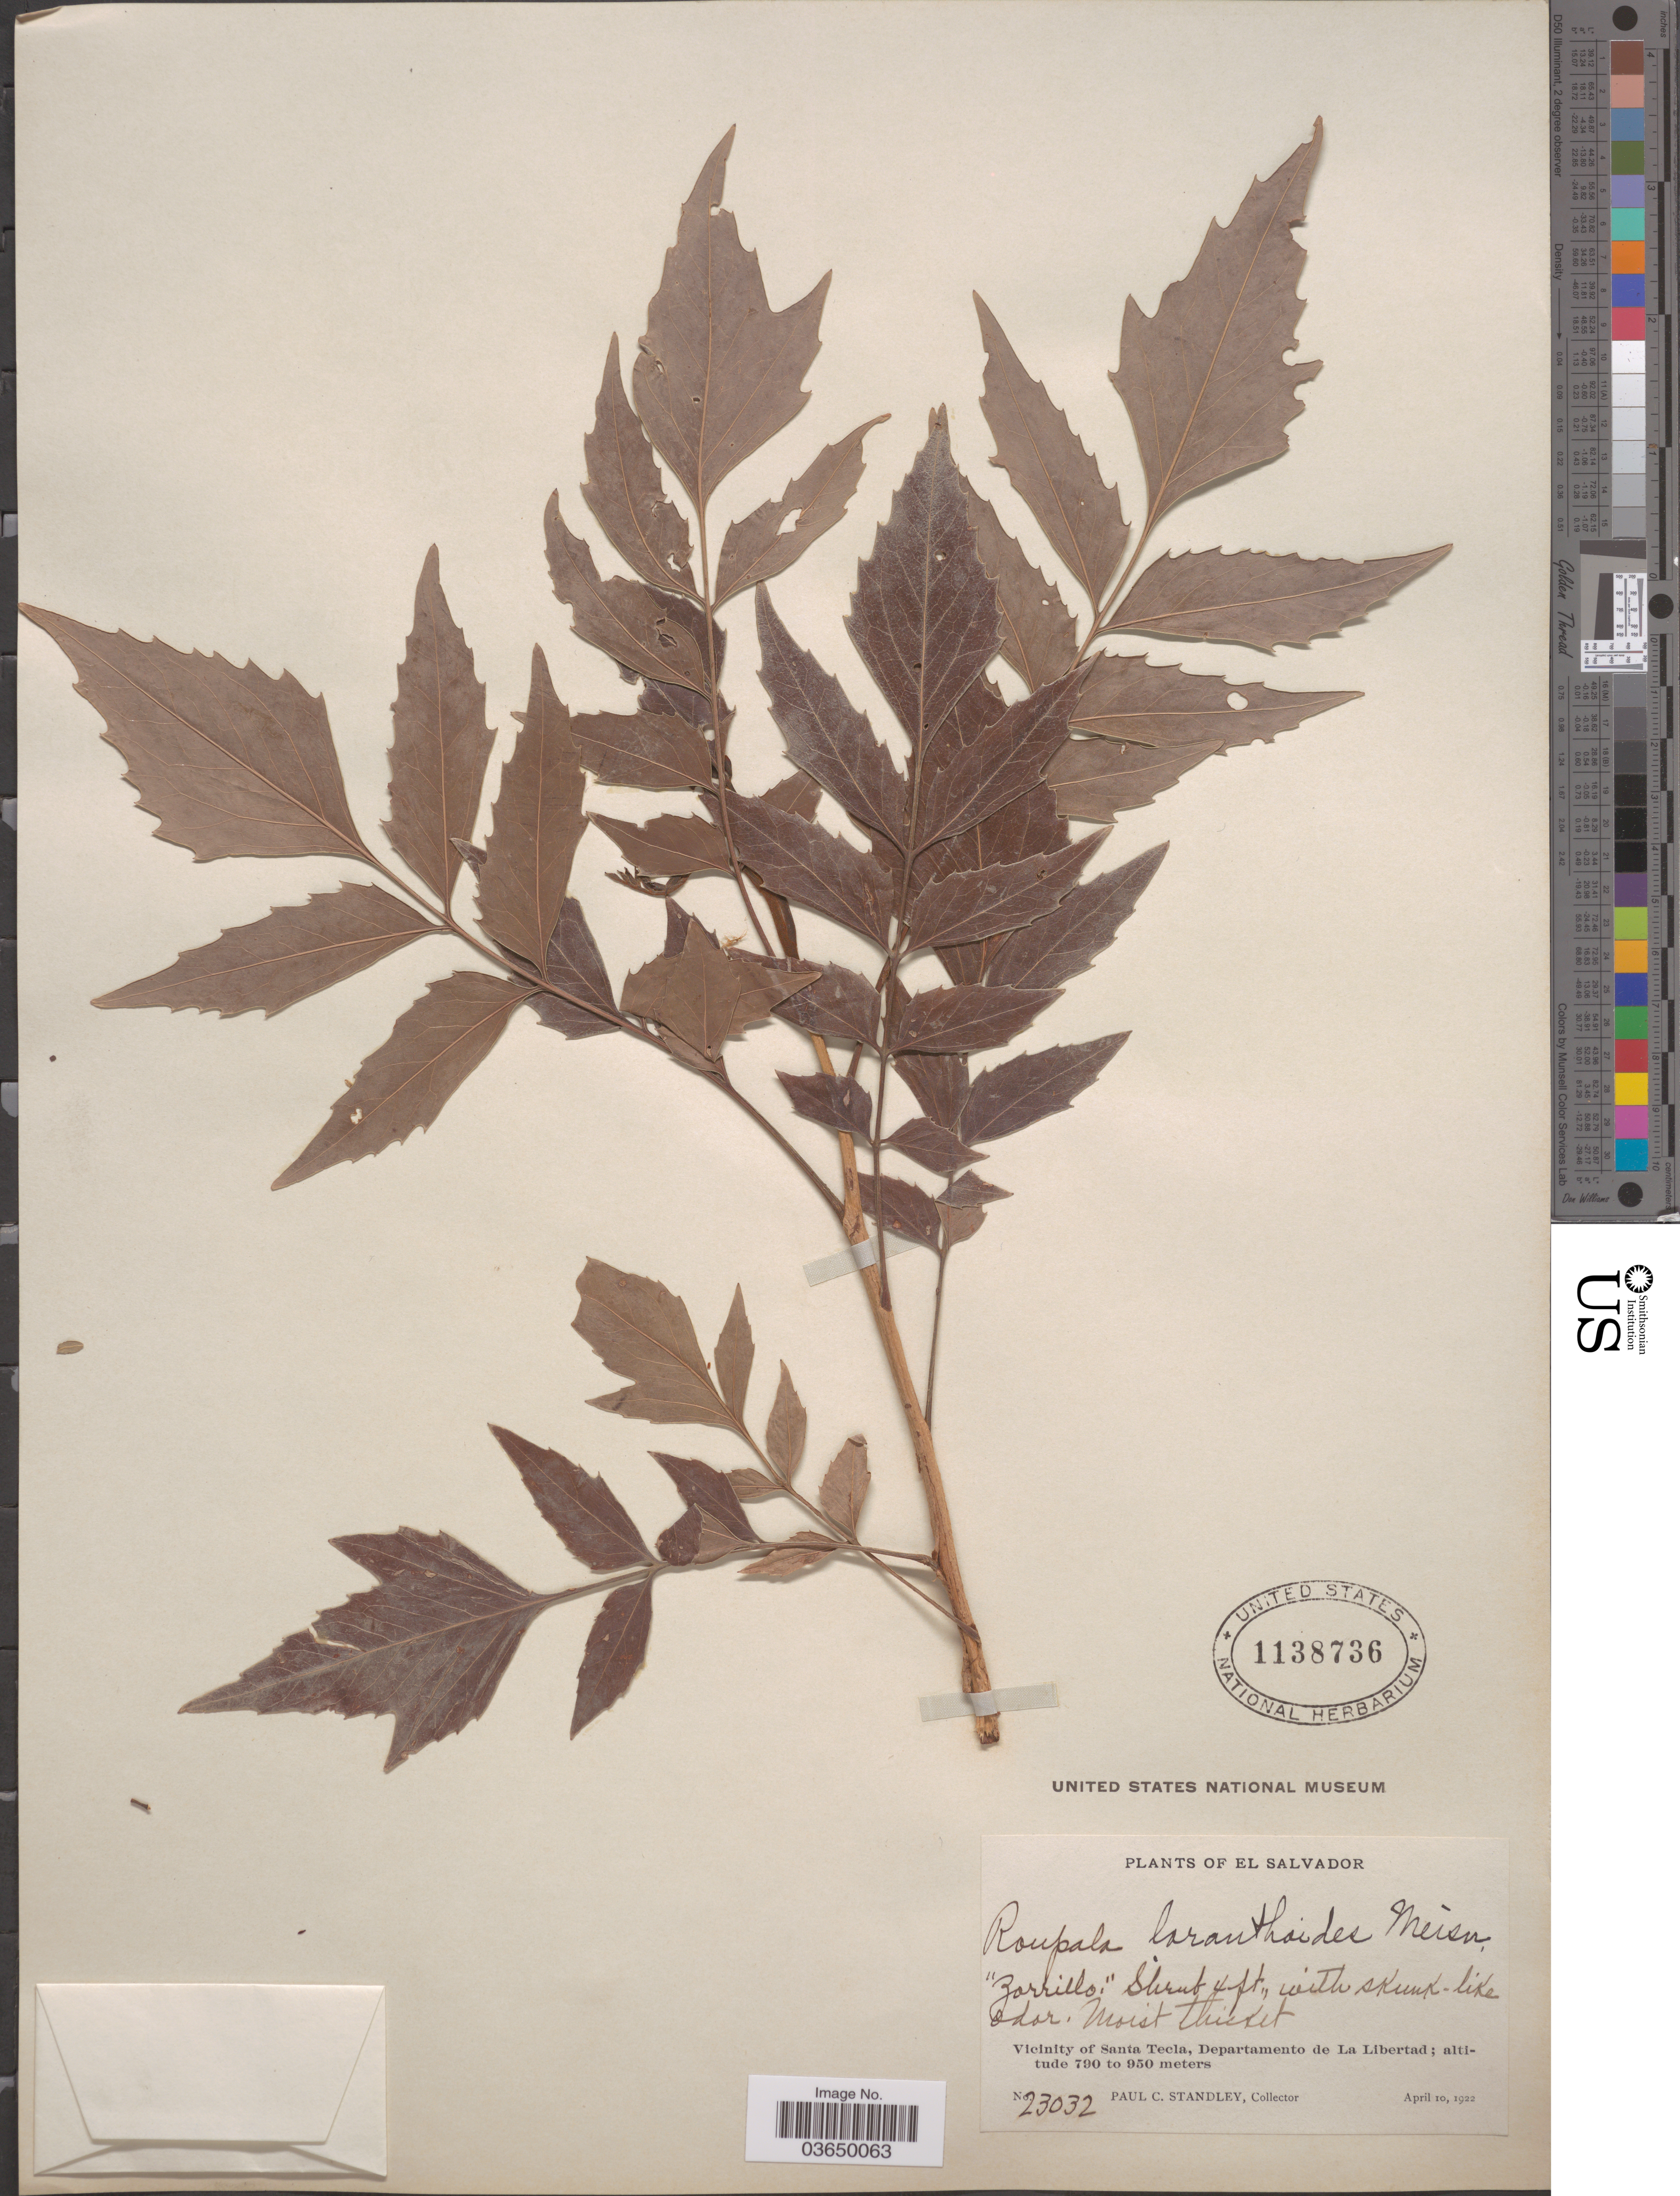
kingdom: Plantae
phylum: Tracheophyta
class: Magnoliopsida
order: Proteales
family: Proteaceae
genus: Roupala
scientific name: Roupala loranthoides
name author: Meisn.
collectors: P. C. Standley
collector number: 23032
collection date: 1922-04-10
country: El Salvador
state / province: La Libertad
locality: Vicinity of Santa Tecla, Departamento de La Libertad.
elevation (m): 790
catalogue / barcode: US 1138736